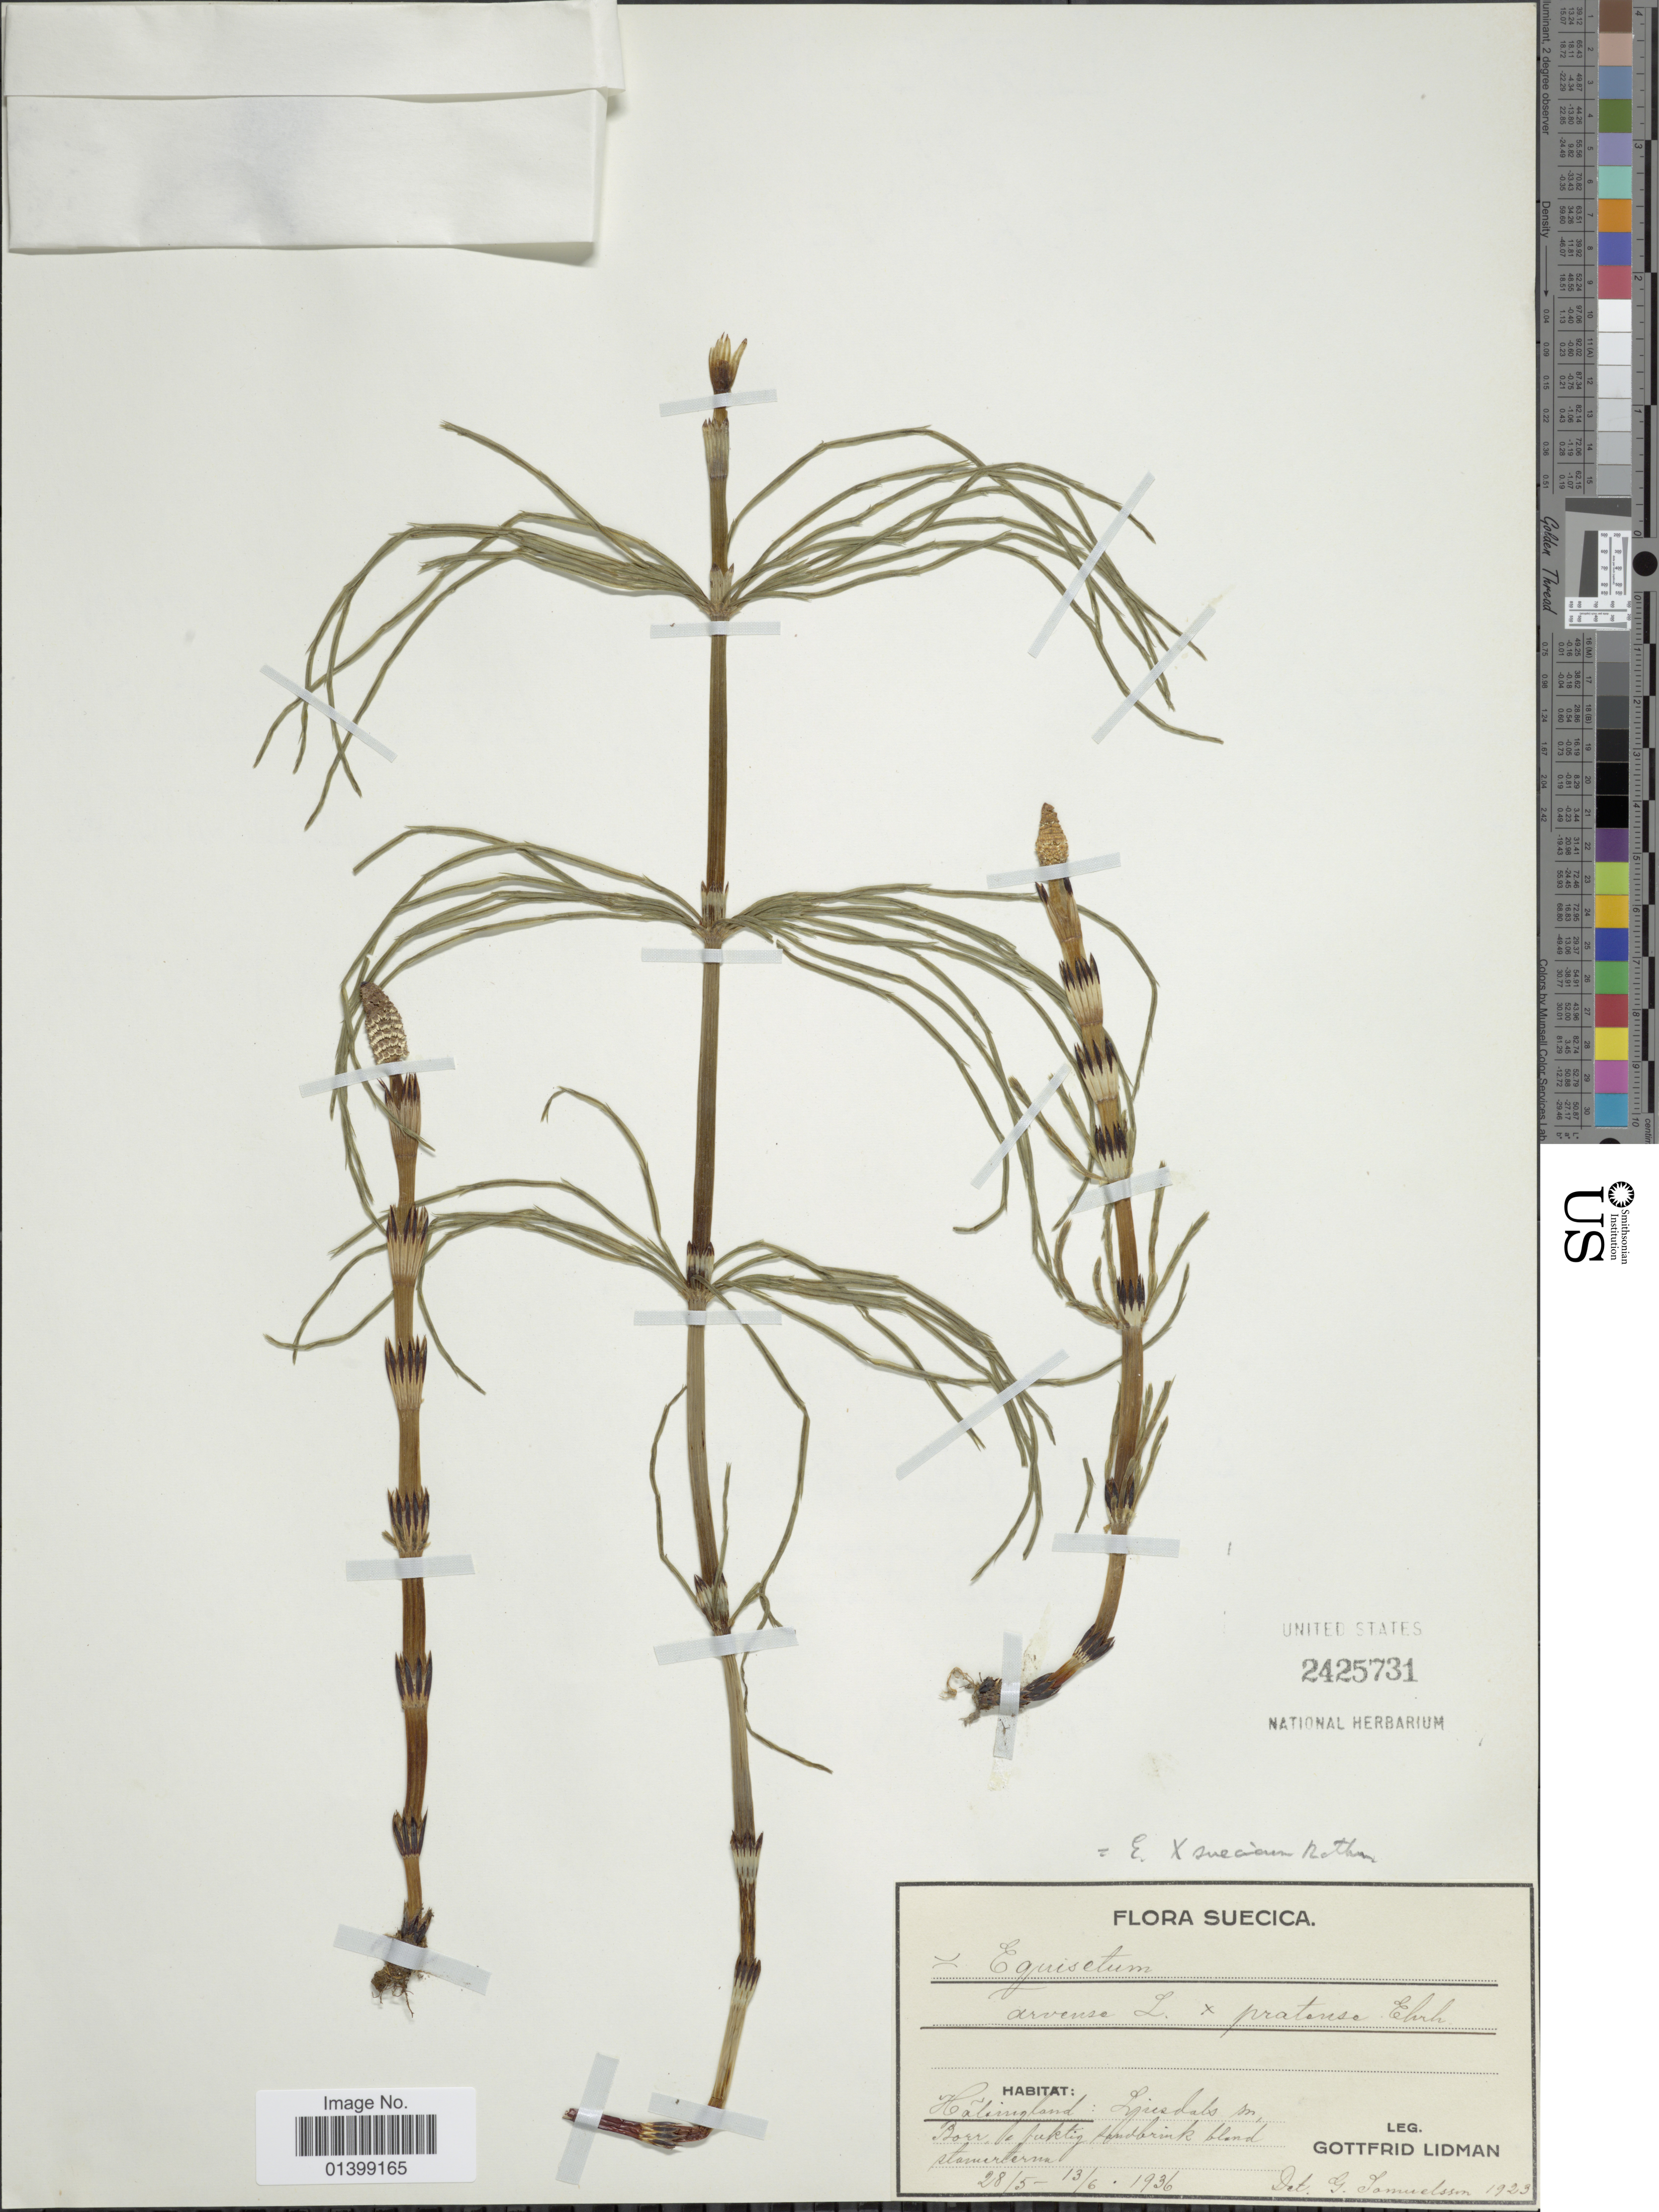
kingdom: Plantae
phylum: Tracheophyta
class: Polypodiopsida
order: Equisetales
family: Equisetaceae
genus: Equisetum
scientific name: Equisetum x suecicum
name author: A. Br.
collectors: G. Lidman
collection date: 1936-05-28/1936-06-13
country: Sweden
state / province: Gävleborg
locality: Ljusdals sn, Borr. i fuktig strandbrink bland stamarterna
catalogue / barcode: US 2425731